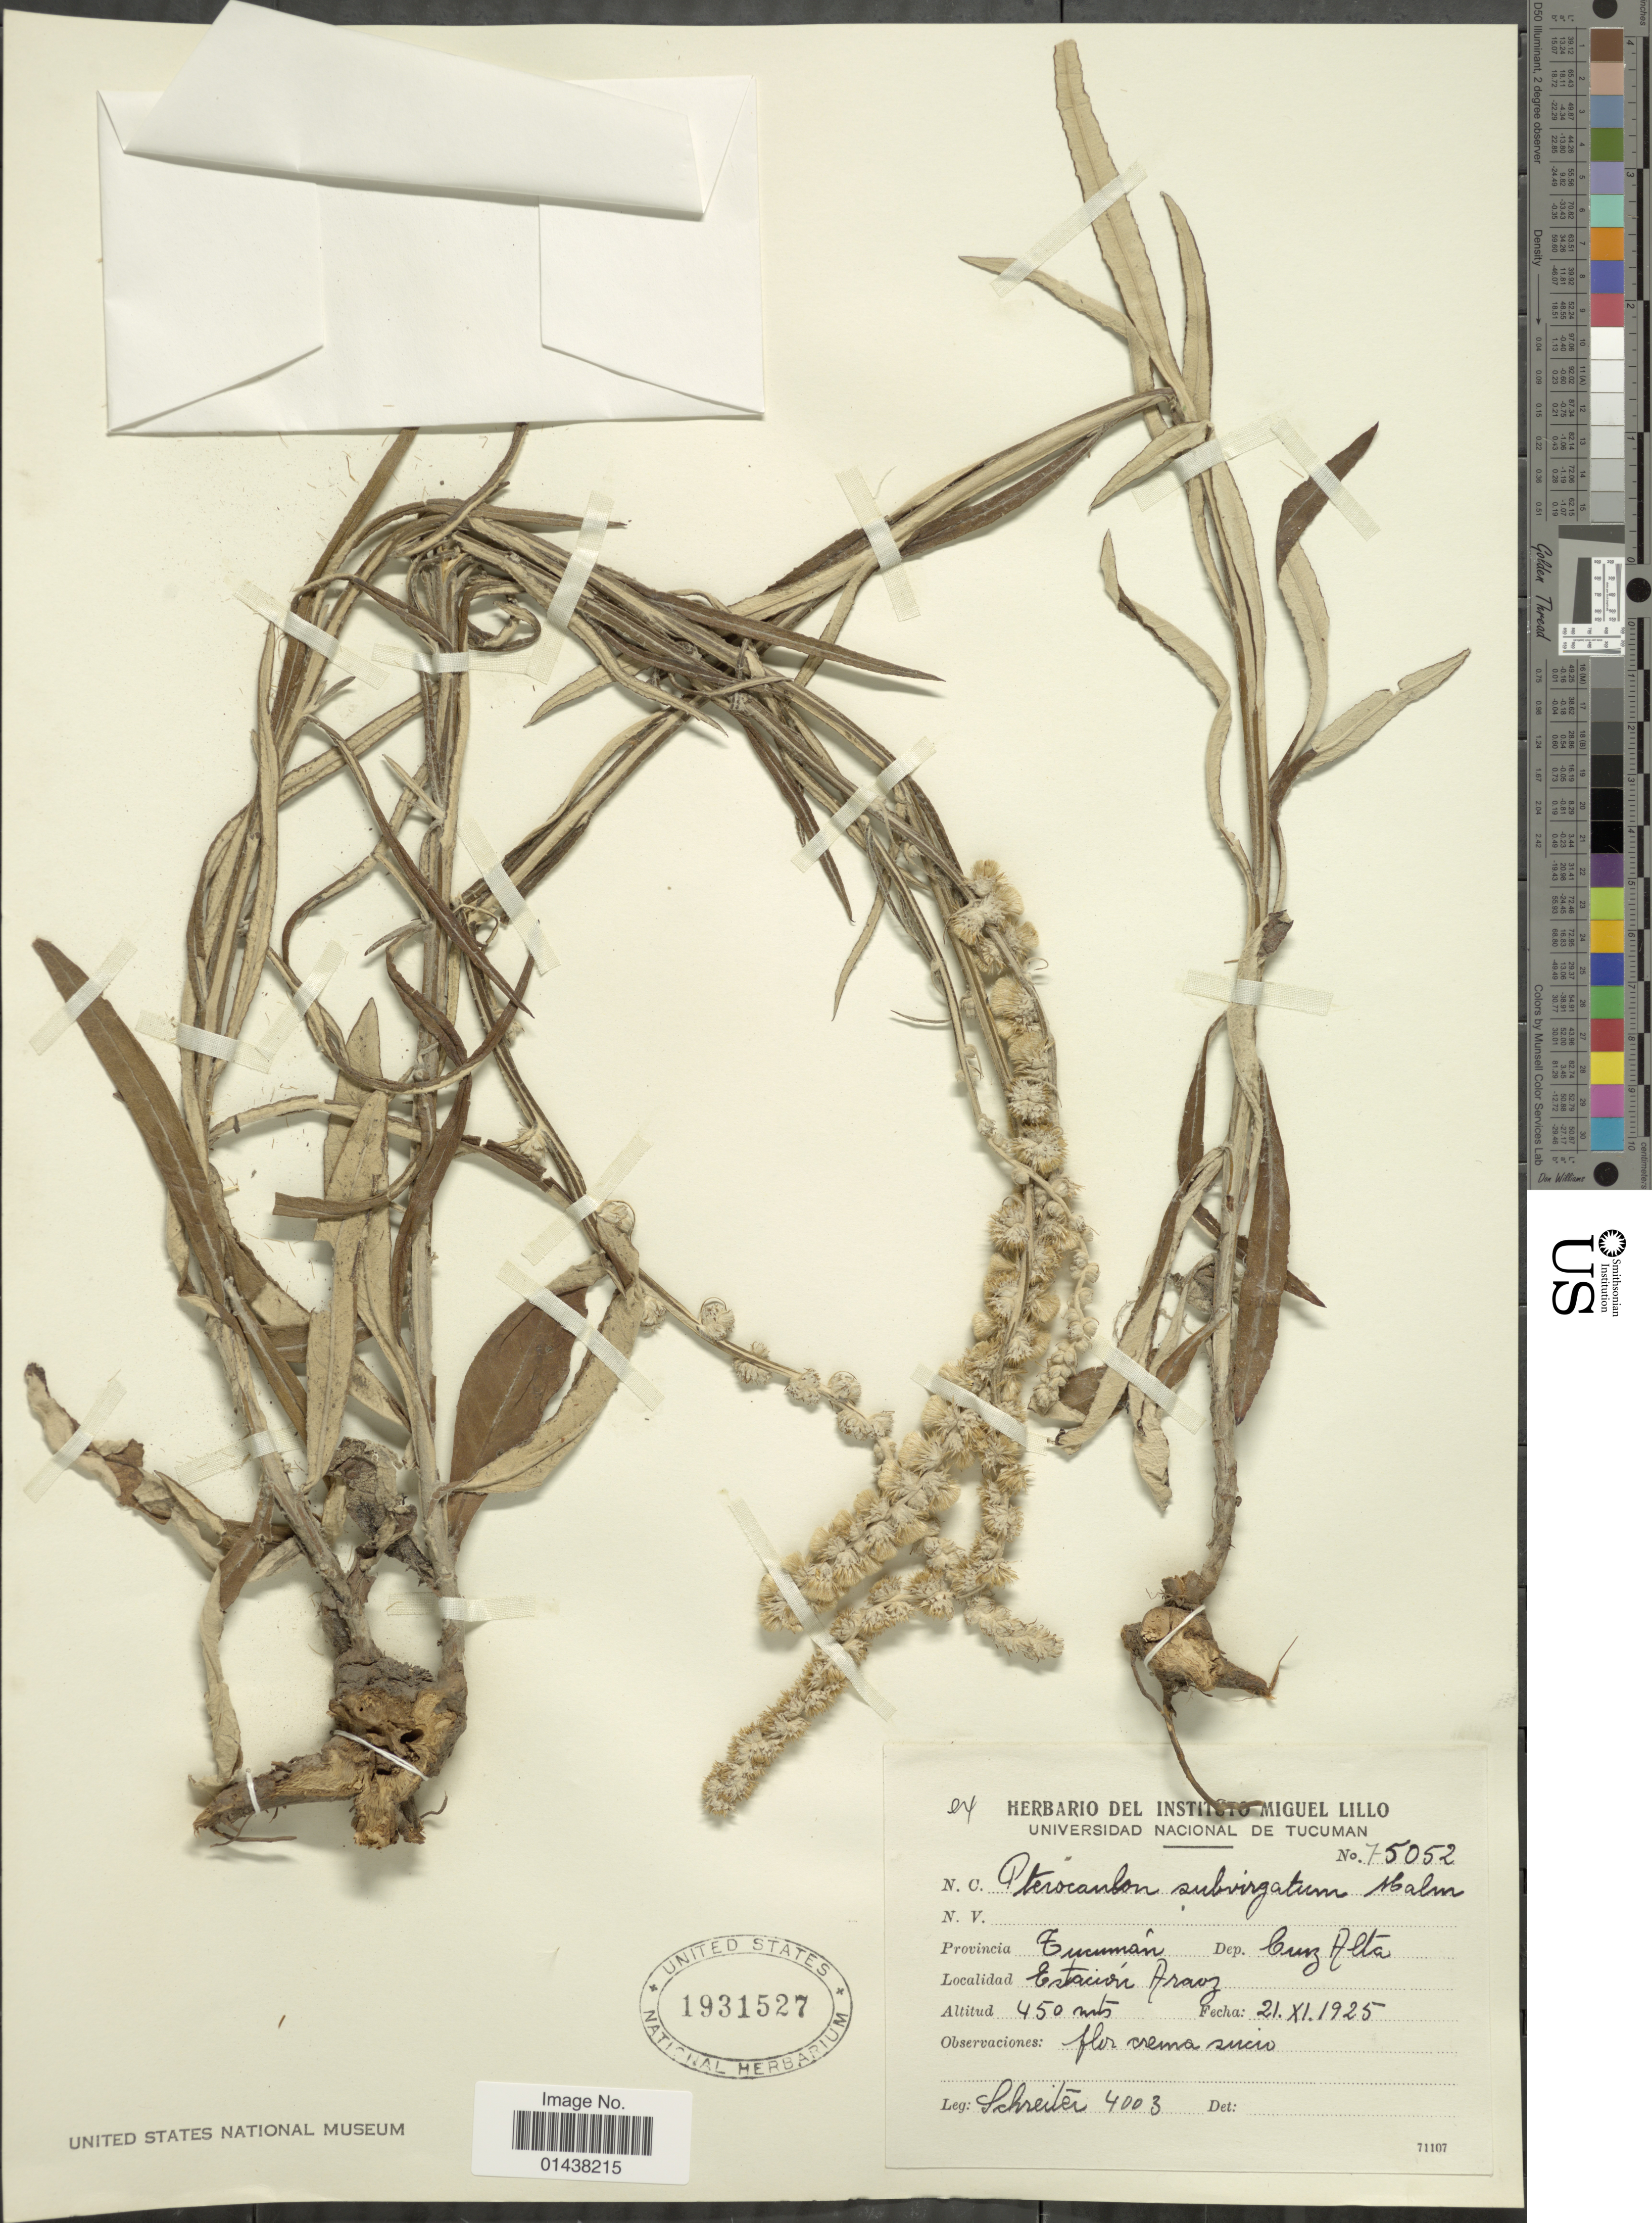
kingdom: Plantae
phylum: Tracheophyta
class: Magnoliopsida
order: Asterales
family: Asteraceae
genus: Pterocaulon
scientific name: Pterocaulon subvirgatum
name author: Malme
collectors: -. Schreiter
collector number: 4003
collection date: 1925-11-21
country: Argentina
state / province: Tucuman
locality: Cruz Alta, Estacion Araoz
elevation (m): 450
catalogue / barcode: US 1931527